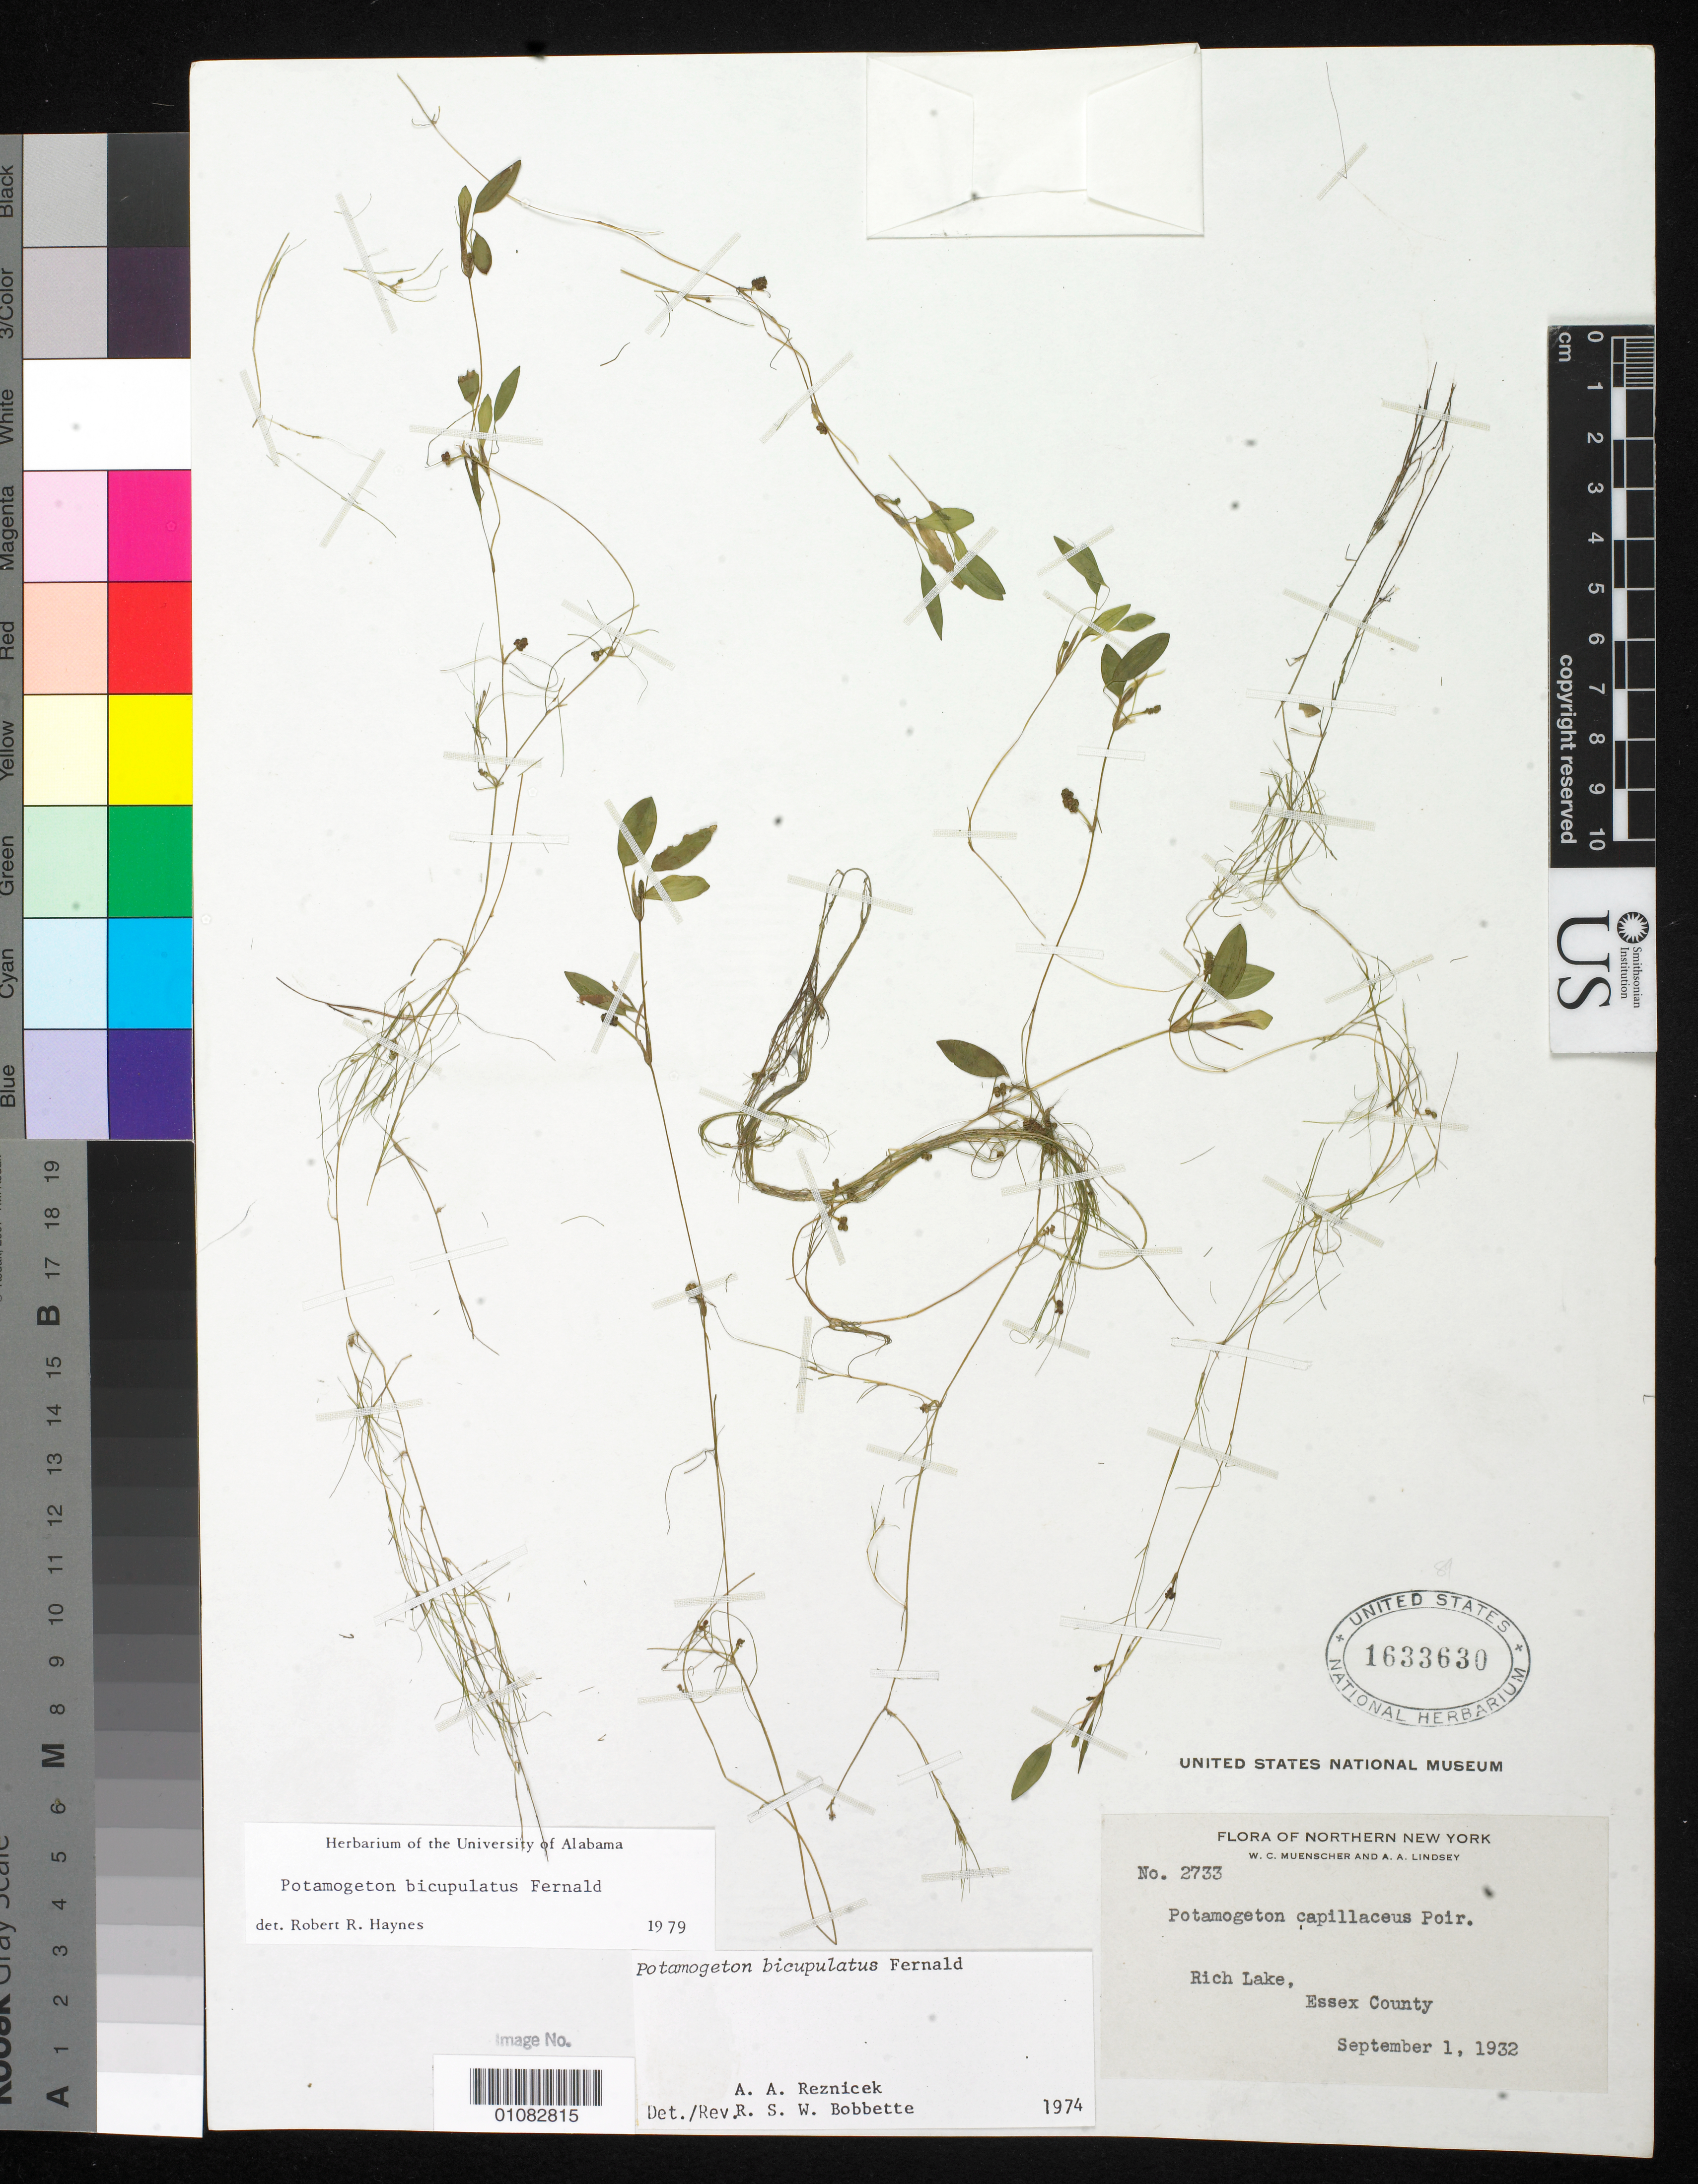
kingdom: Plantae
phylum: Tracheophyta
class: Liliopsida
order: Alismatales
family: Potamogetonaceae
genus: Potamogeton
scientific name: Potamogeton bicupulatus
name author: Fernald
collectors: W. Muenscher & A. Lindsey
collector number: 2733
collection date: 1932-09-01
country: United States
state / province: New York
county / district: Essex County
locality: Rich Lake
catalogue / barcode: US 1633630